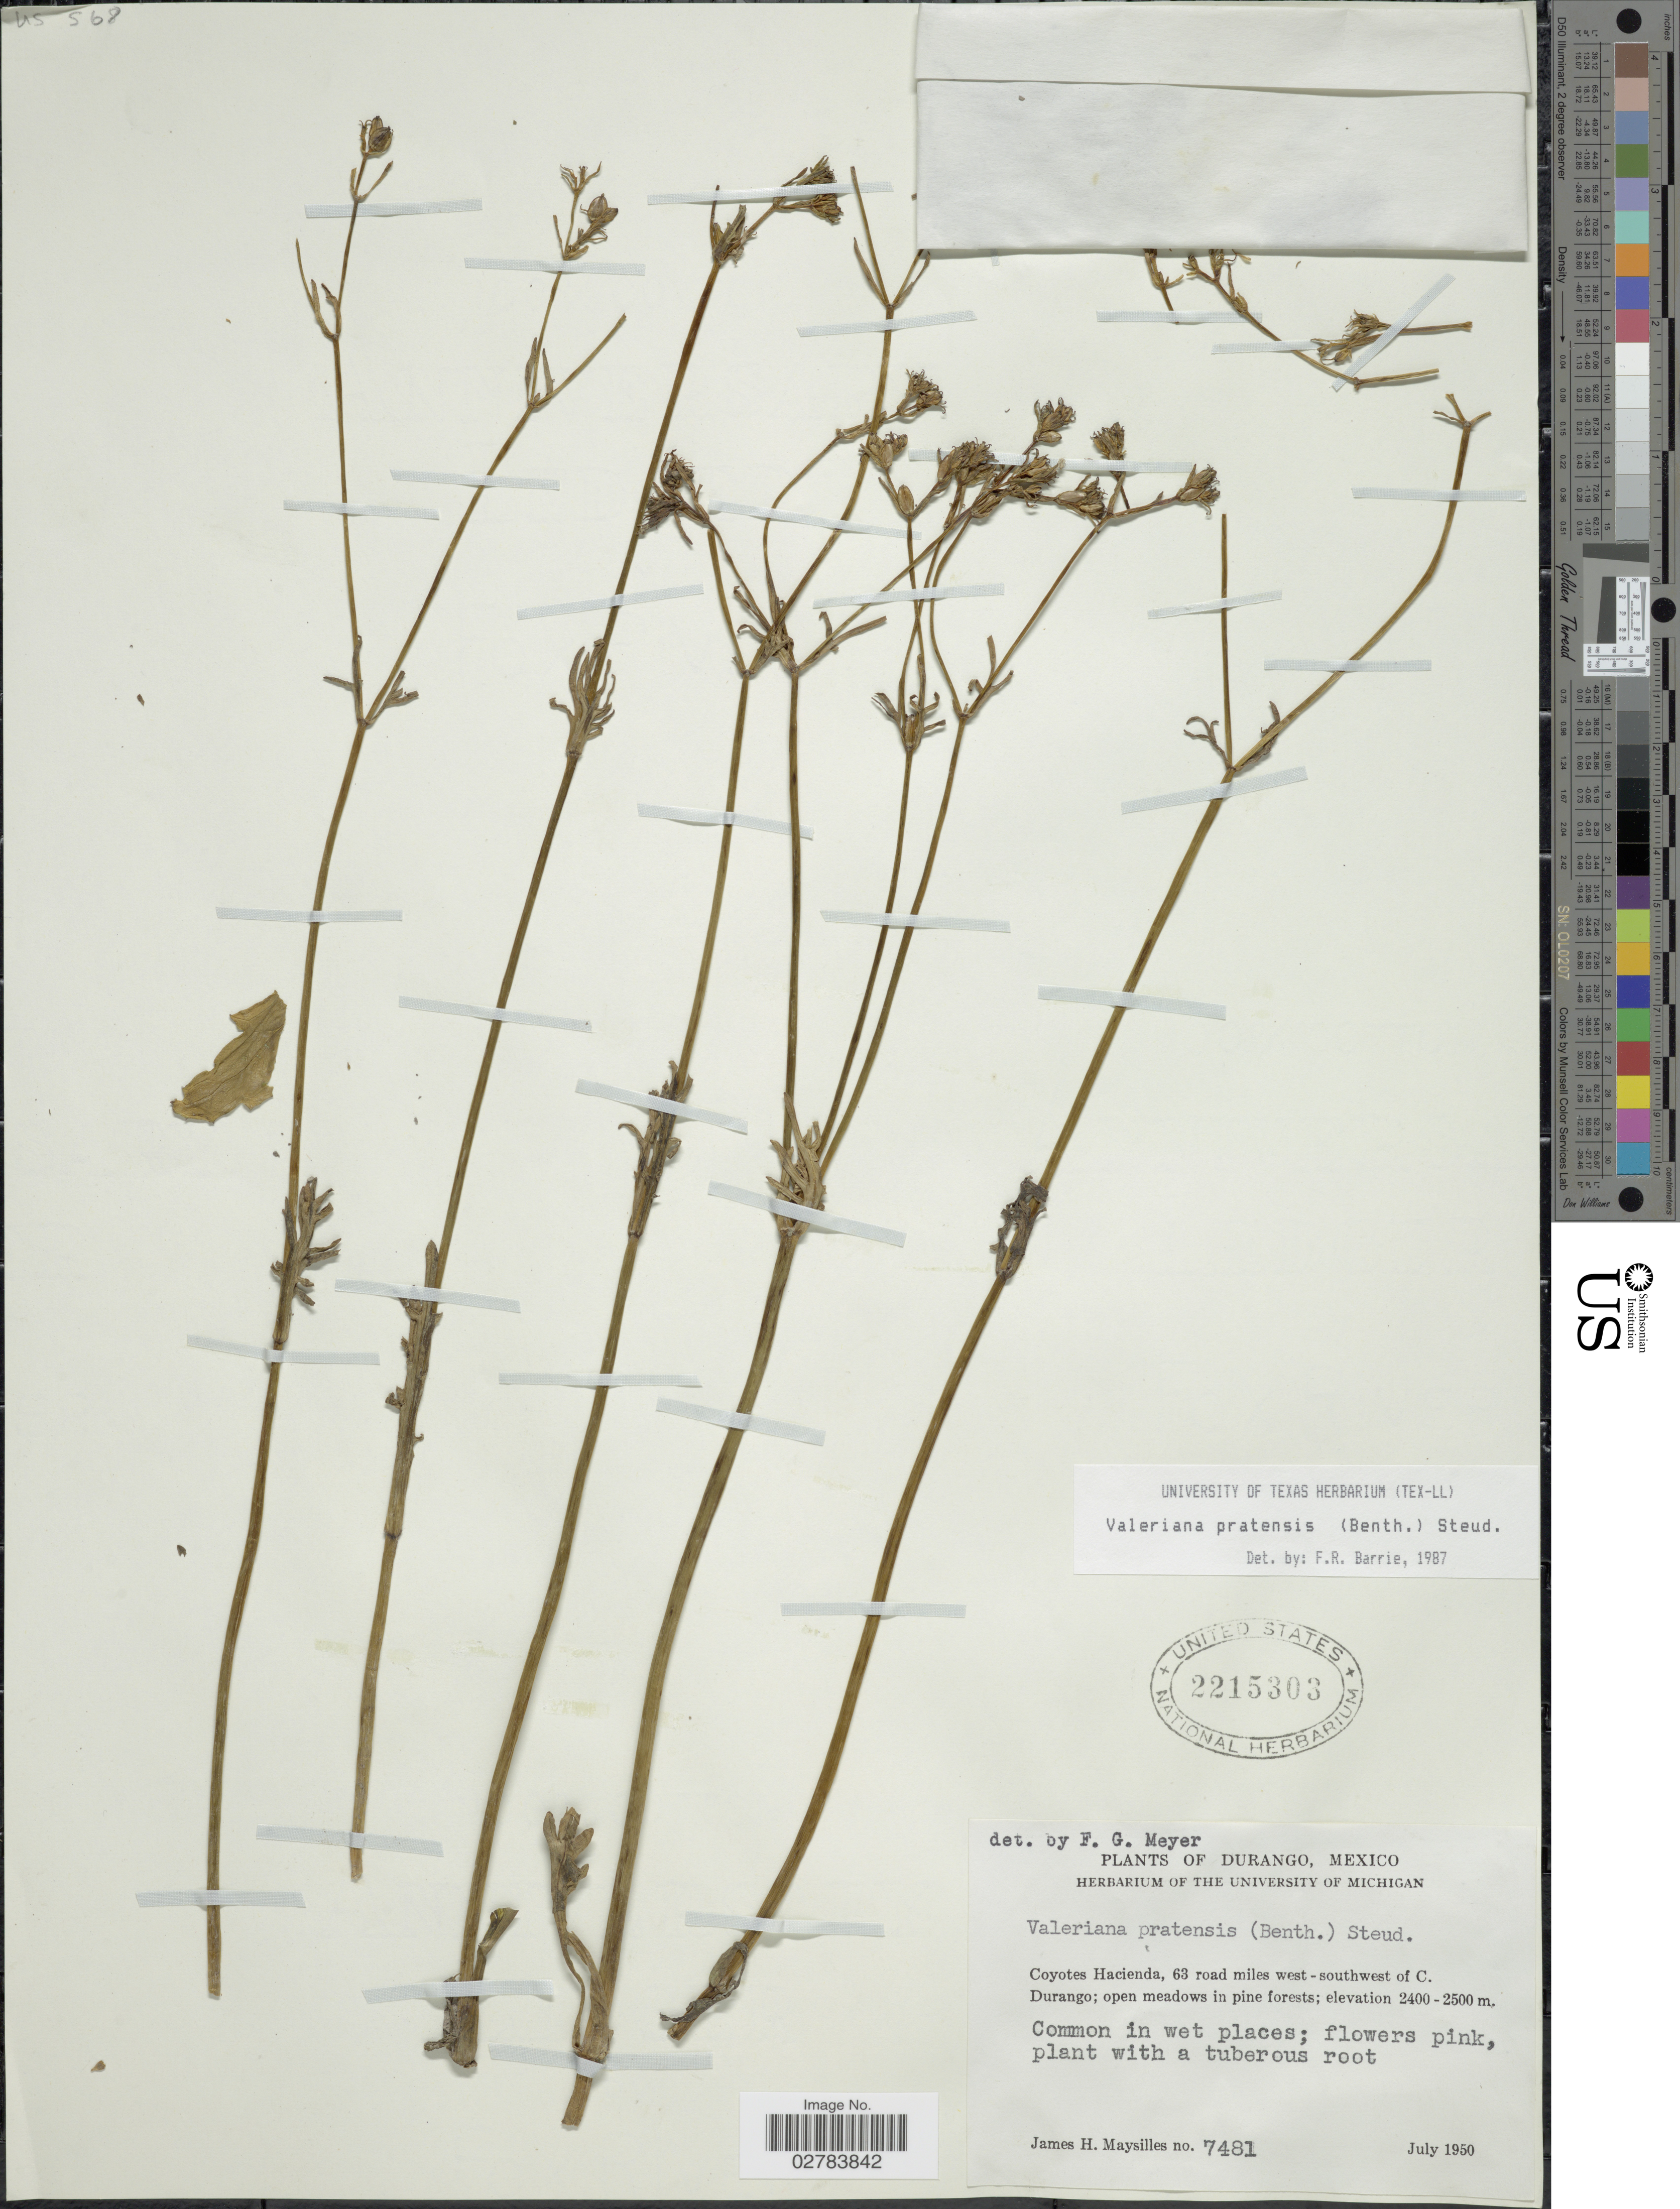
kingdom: Plantae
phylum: Tracheophyta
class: Magnoliopsida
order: Dipsacales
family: Caprifoliaceae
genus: Valeriana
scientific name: Valeriana pratensis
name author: Dierb. ex Walter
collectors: J. Maysilles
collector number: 7481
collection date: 1950-07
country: Mexico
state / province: Durango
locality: Coyotes Hacienda, 63 road miles west-southwest of C. Durango.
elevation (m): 2400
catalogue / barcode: US 2215303